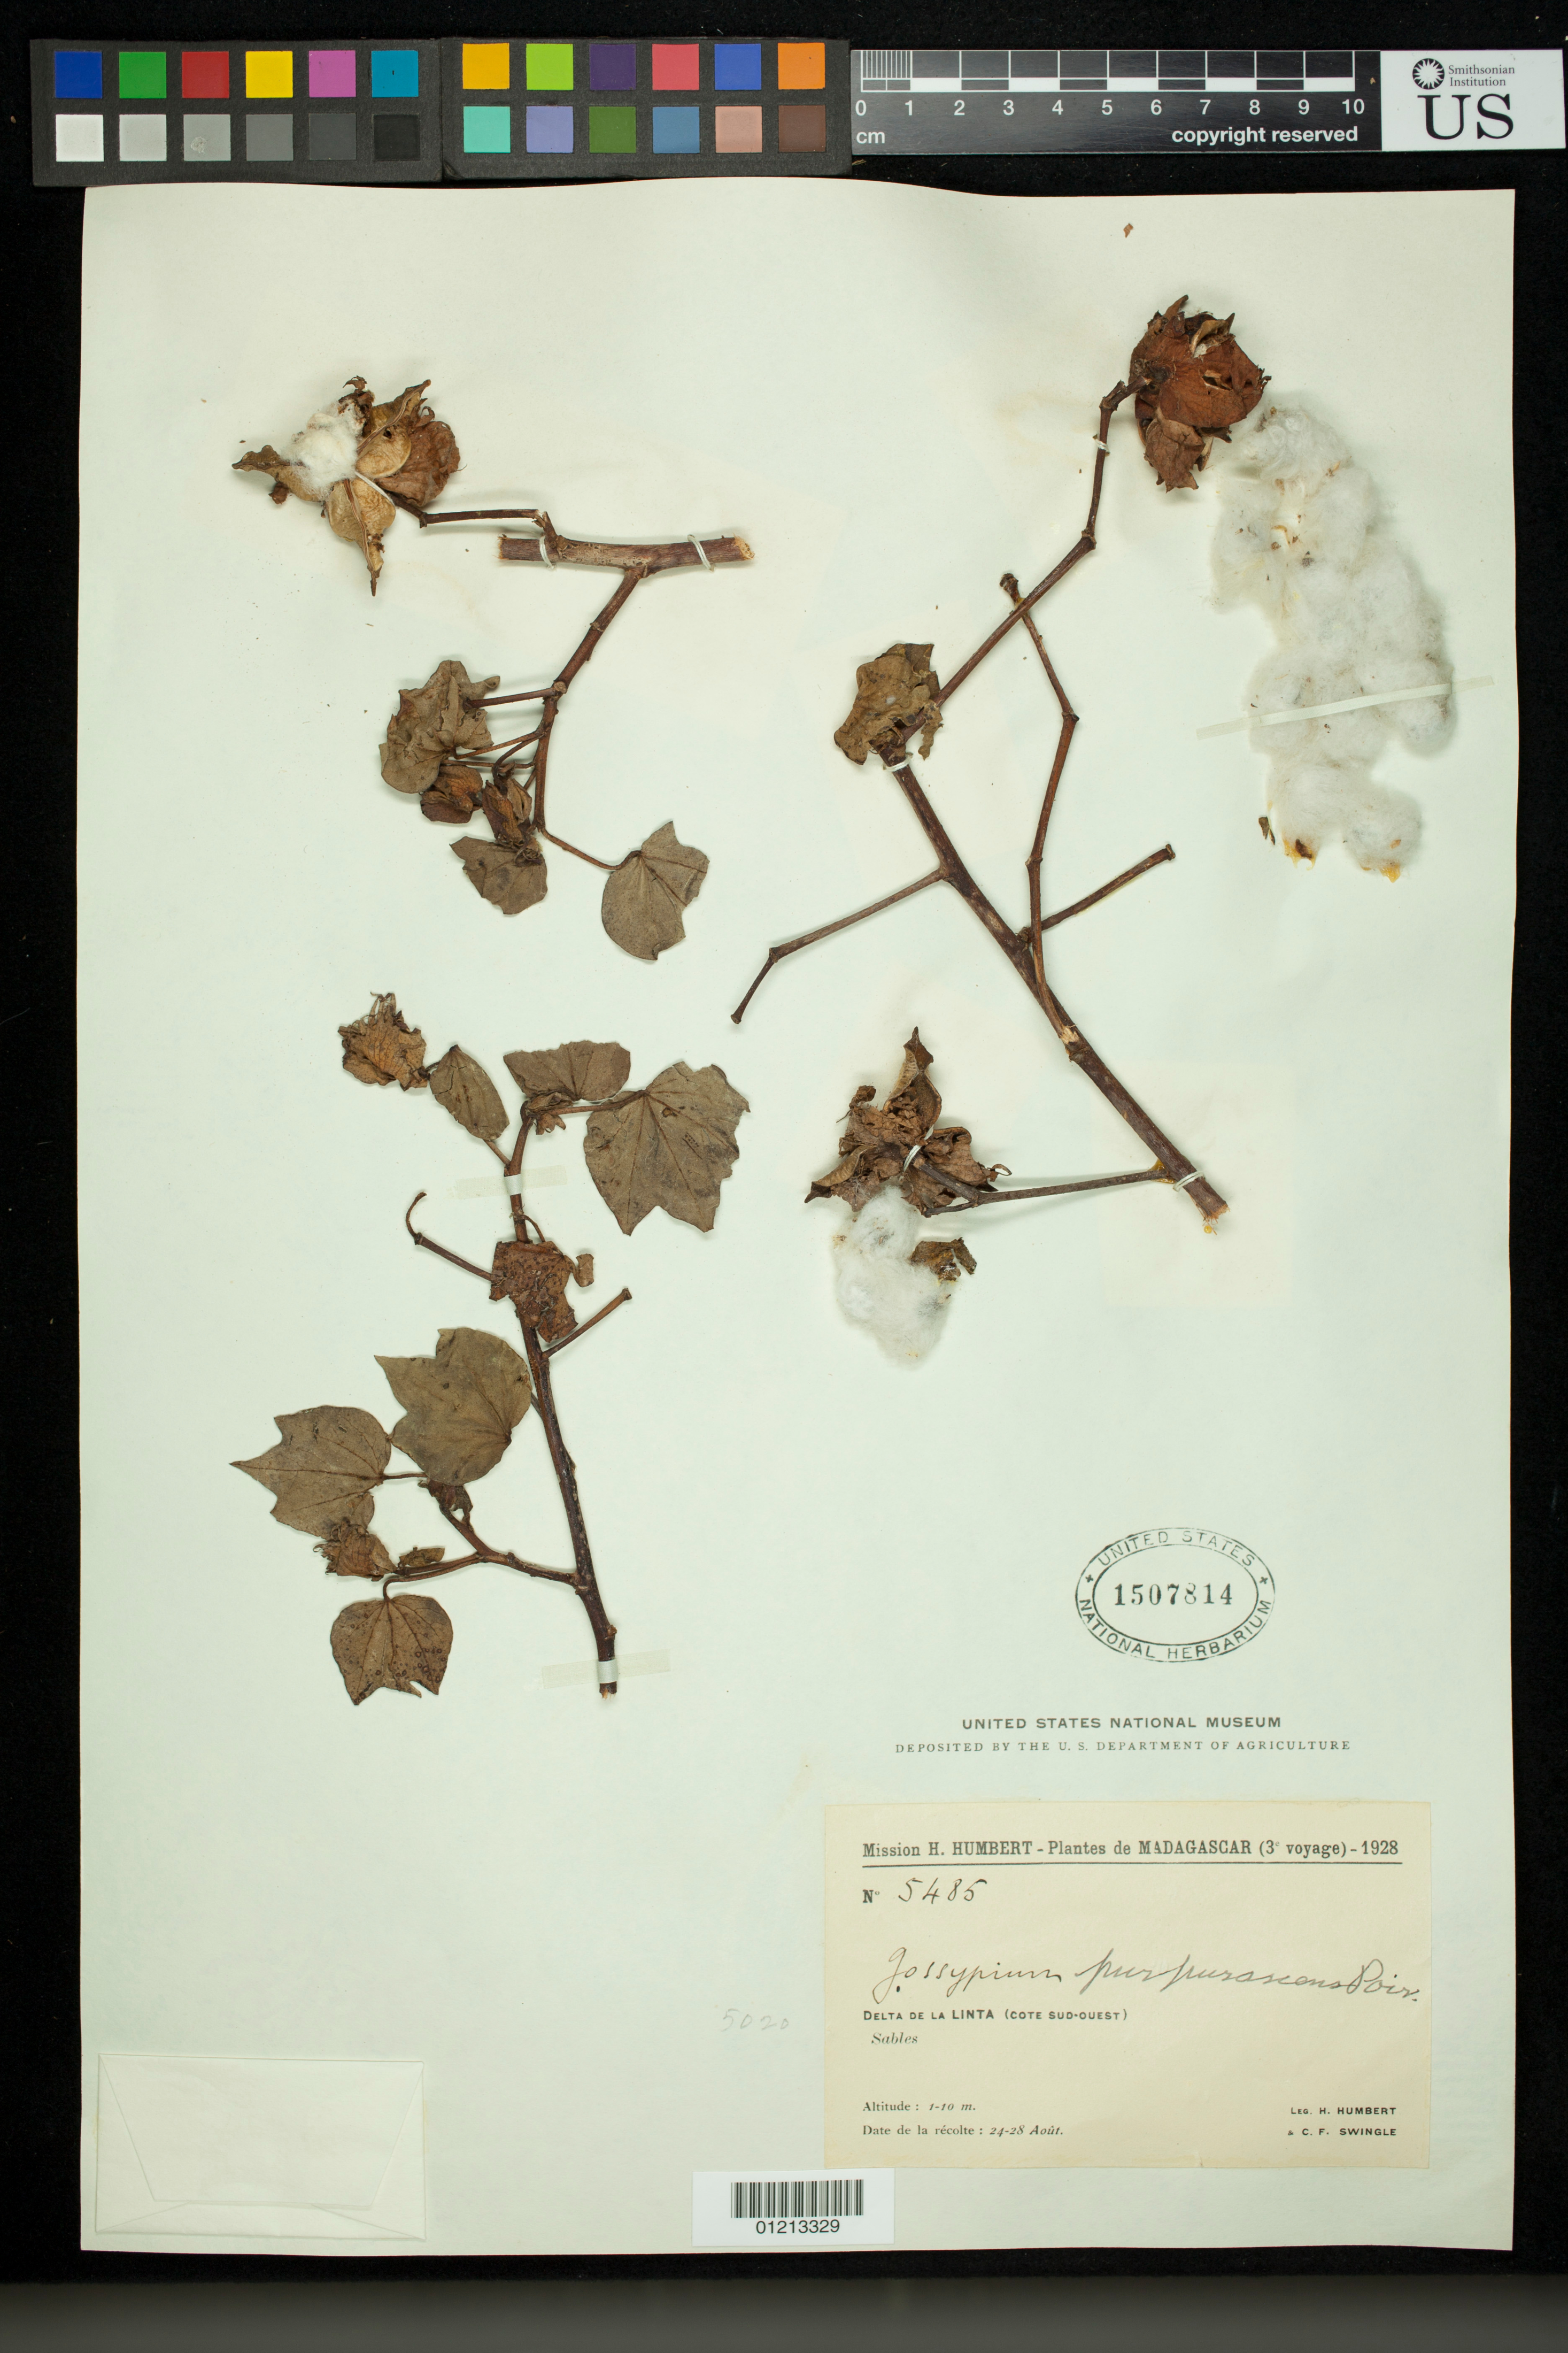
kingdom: Plantae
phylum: Tracheophyta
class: Magnoliopsida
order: Malvales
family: Malvaceae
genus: Gossypium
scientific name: Gossypium purpurascens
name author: Poir.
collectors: H. Humbert & C. Swingle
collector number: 5485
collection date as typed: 24 Aug 1928 to 28 Aug 1928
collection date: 1928-08-24/1928-08-28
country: Madagascar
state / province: Atsimo-Andrefana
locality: Delta de la Linta (Cote Sud-Ouest). Sables.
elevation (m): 1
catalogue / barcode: US 1507814